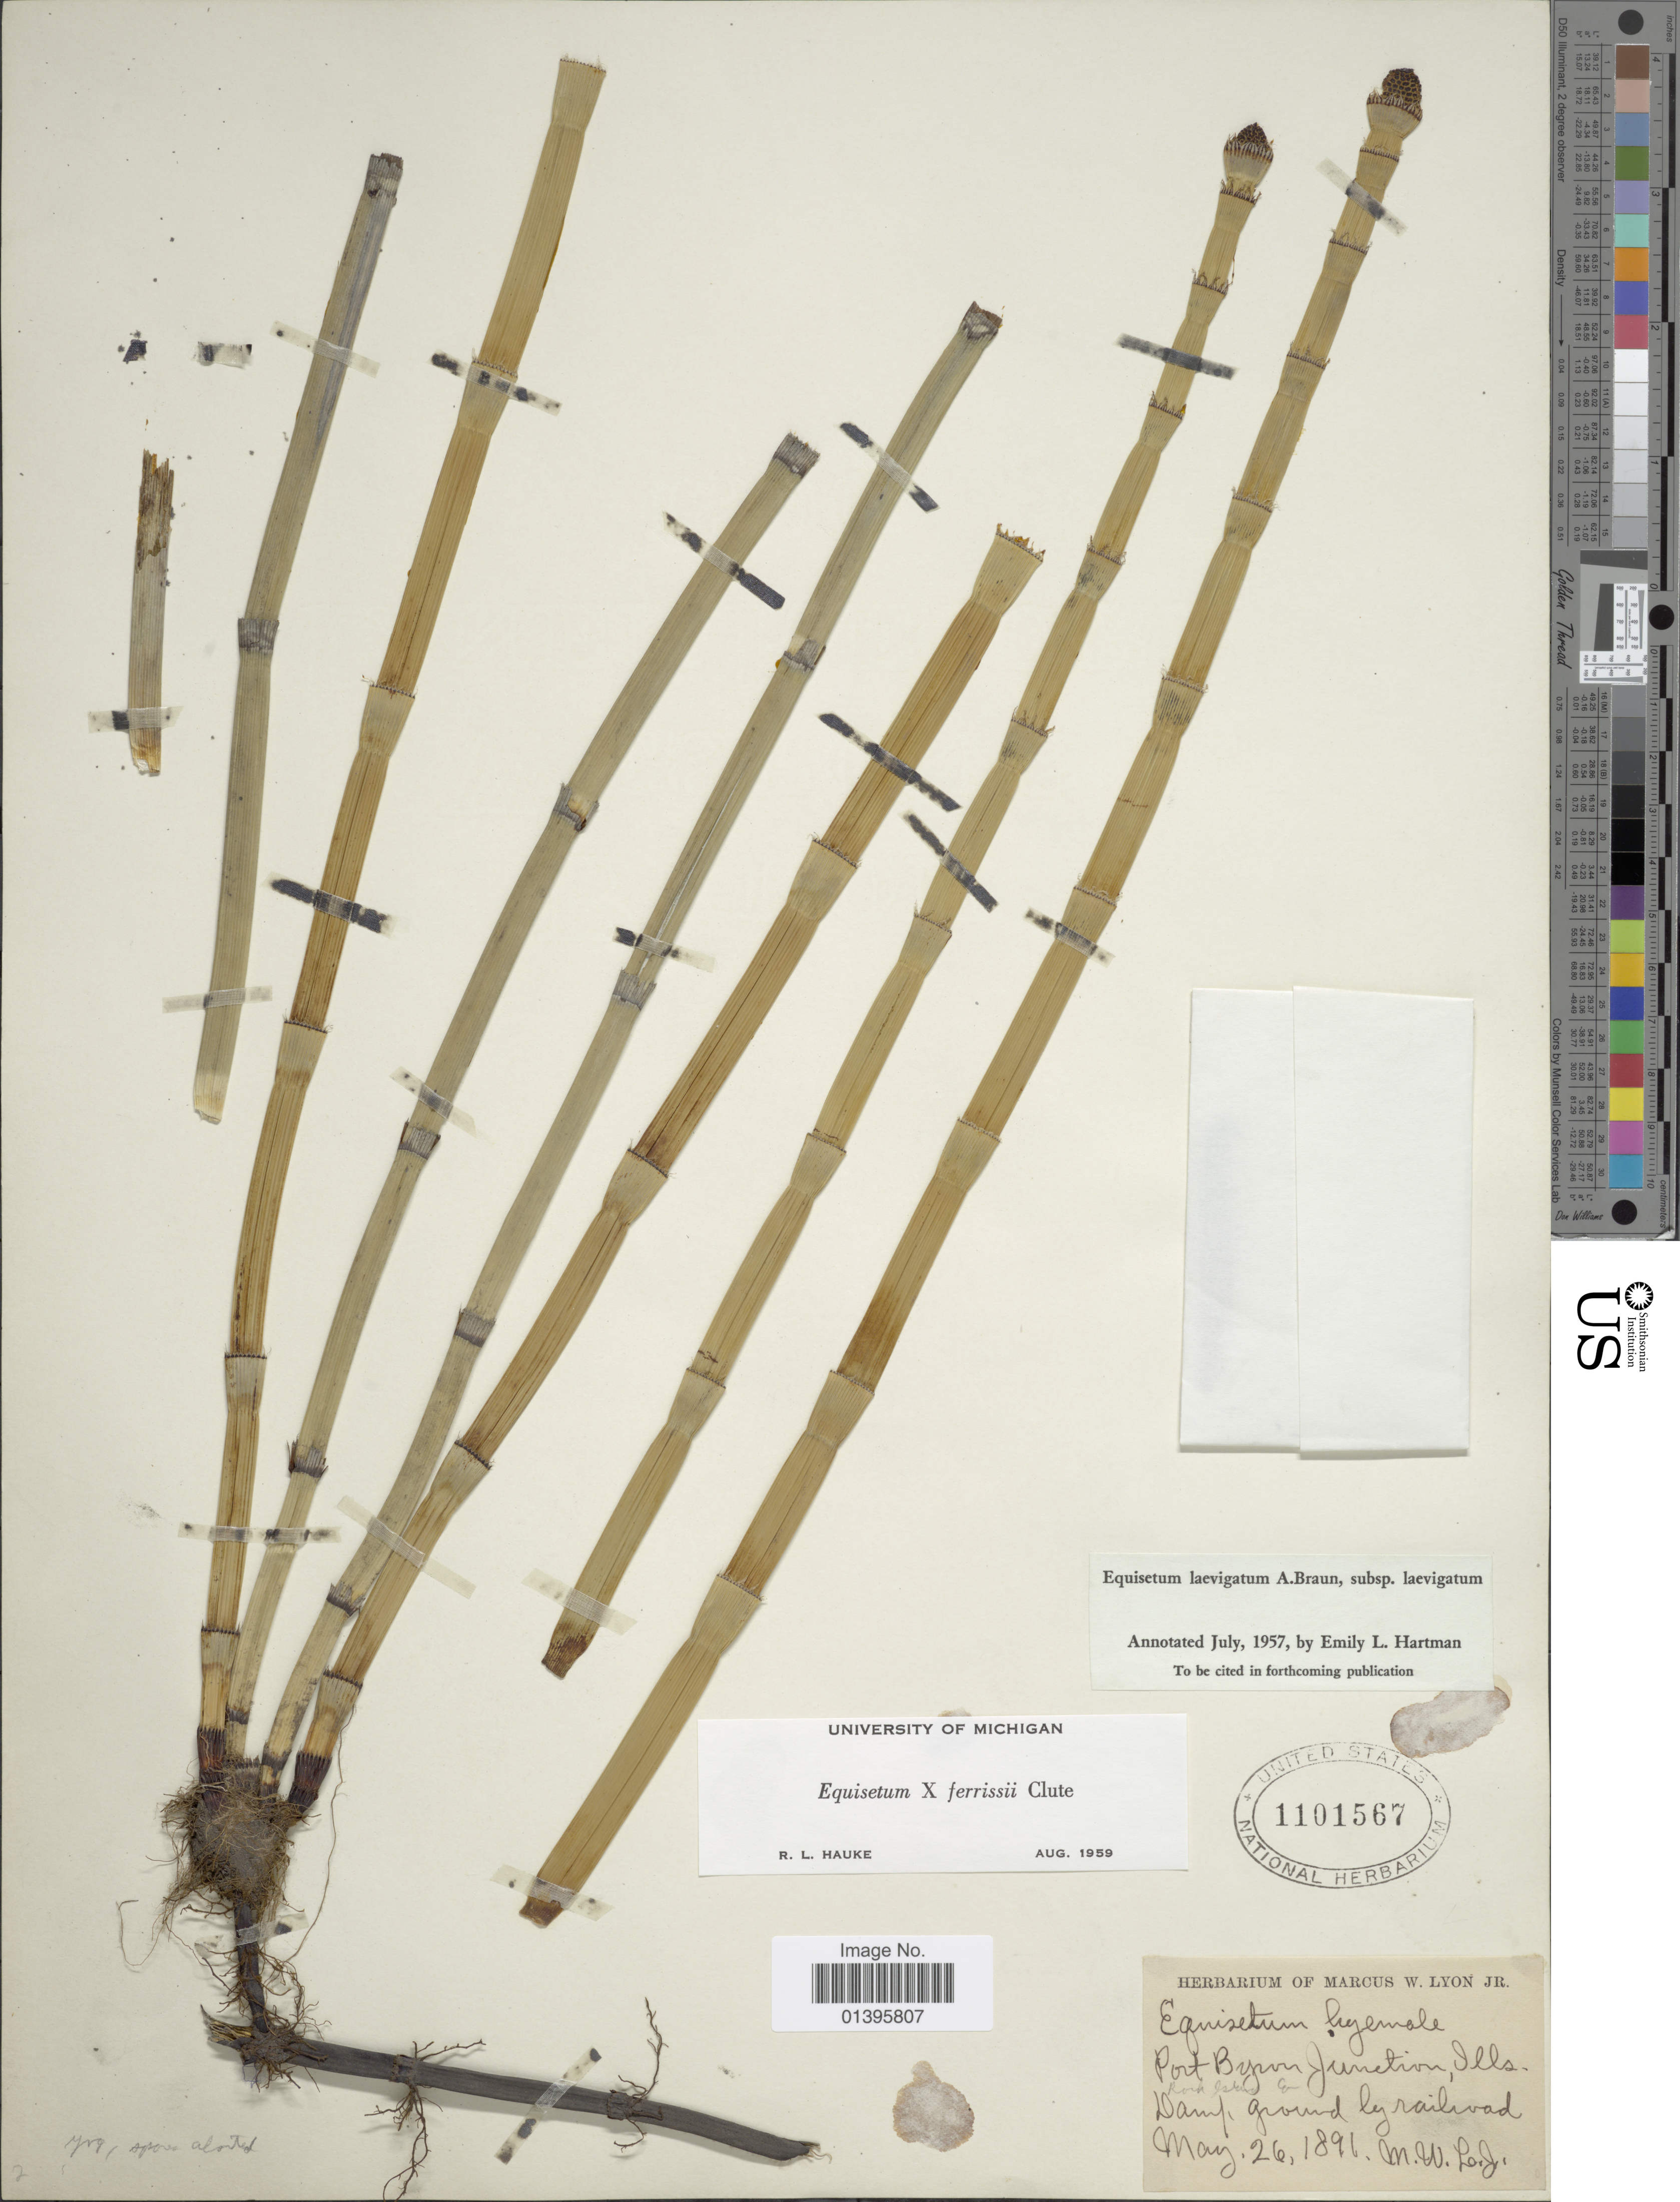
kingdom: Plantae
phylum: Tracheophyta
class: Polypodiopsida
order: Equisetales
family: Equisetaceae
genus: Equisetum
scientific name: Equisetum x ferrissii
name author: Clute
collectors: M. W. Lyon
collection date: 1891-05-26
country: United States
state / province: Illinois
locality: Port Byron Junction, Ills.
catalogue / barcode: US 1101567